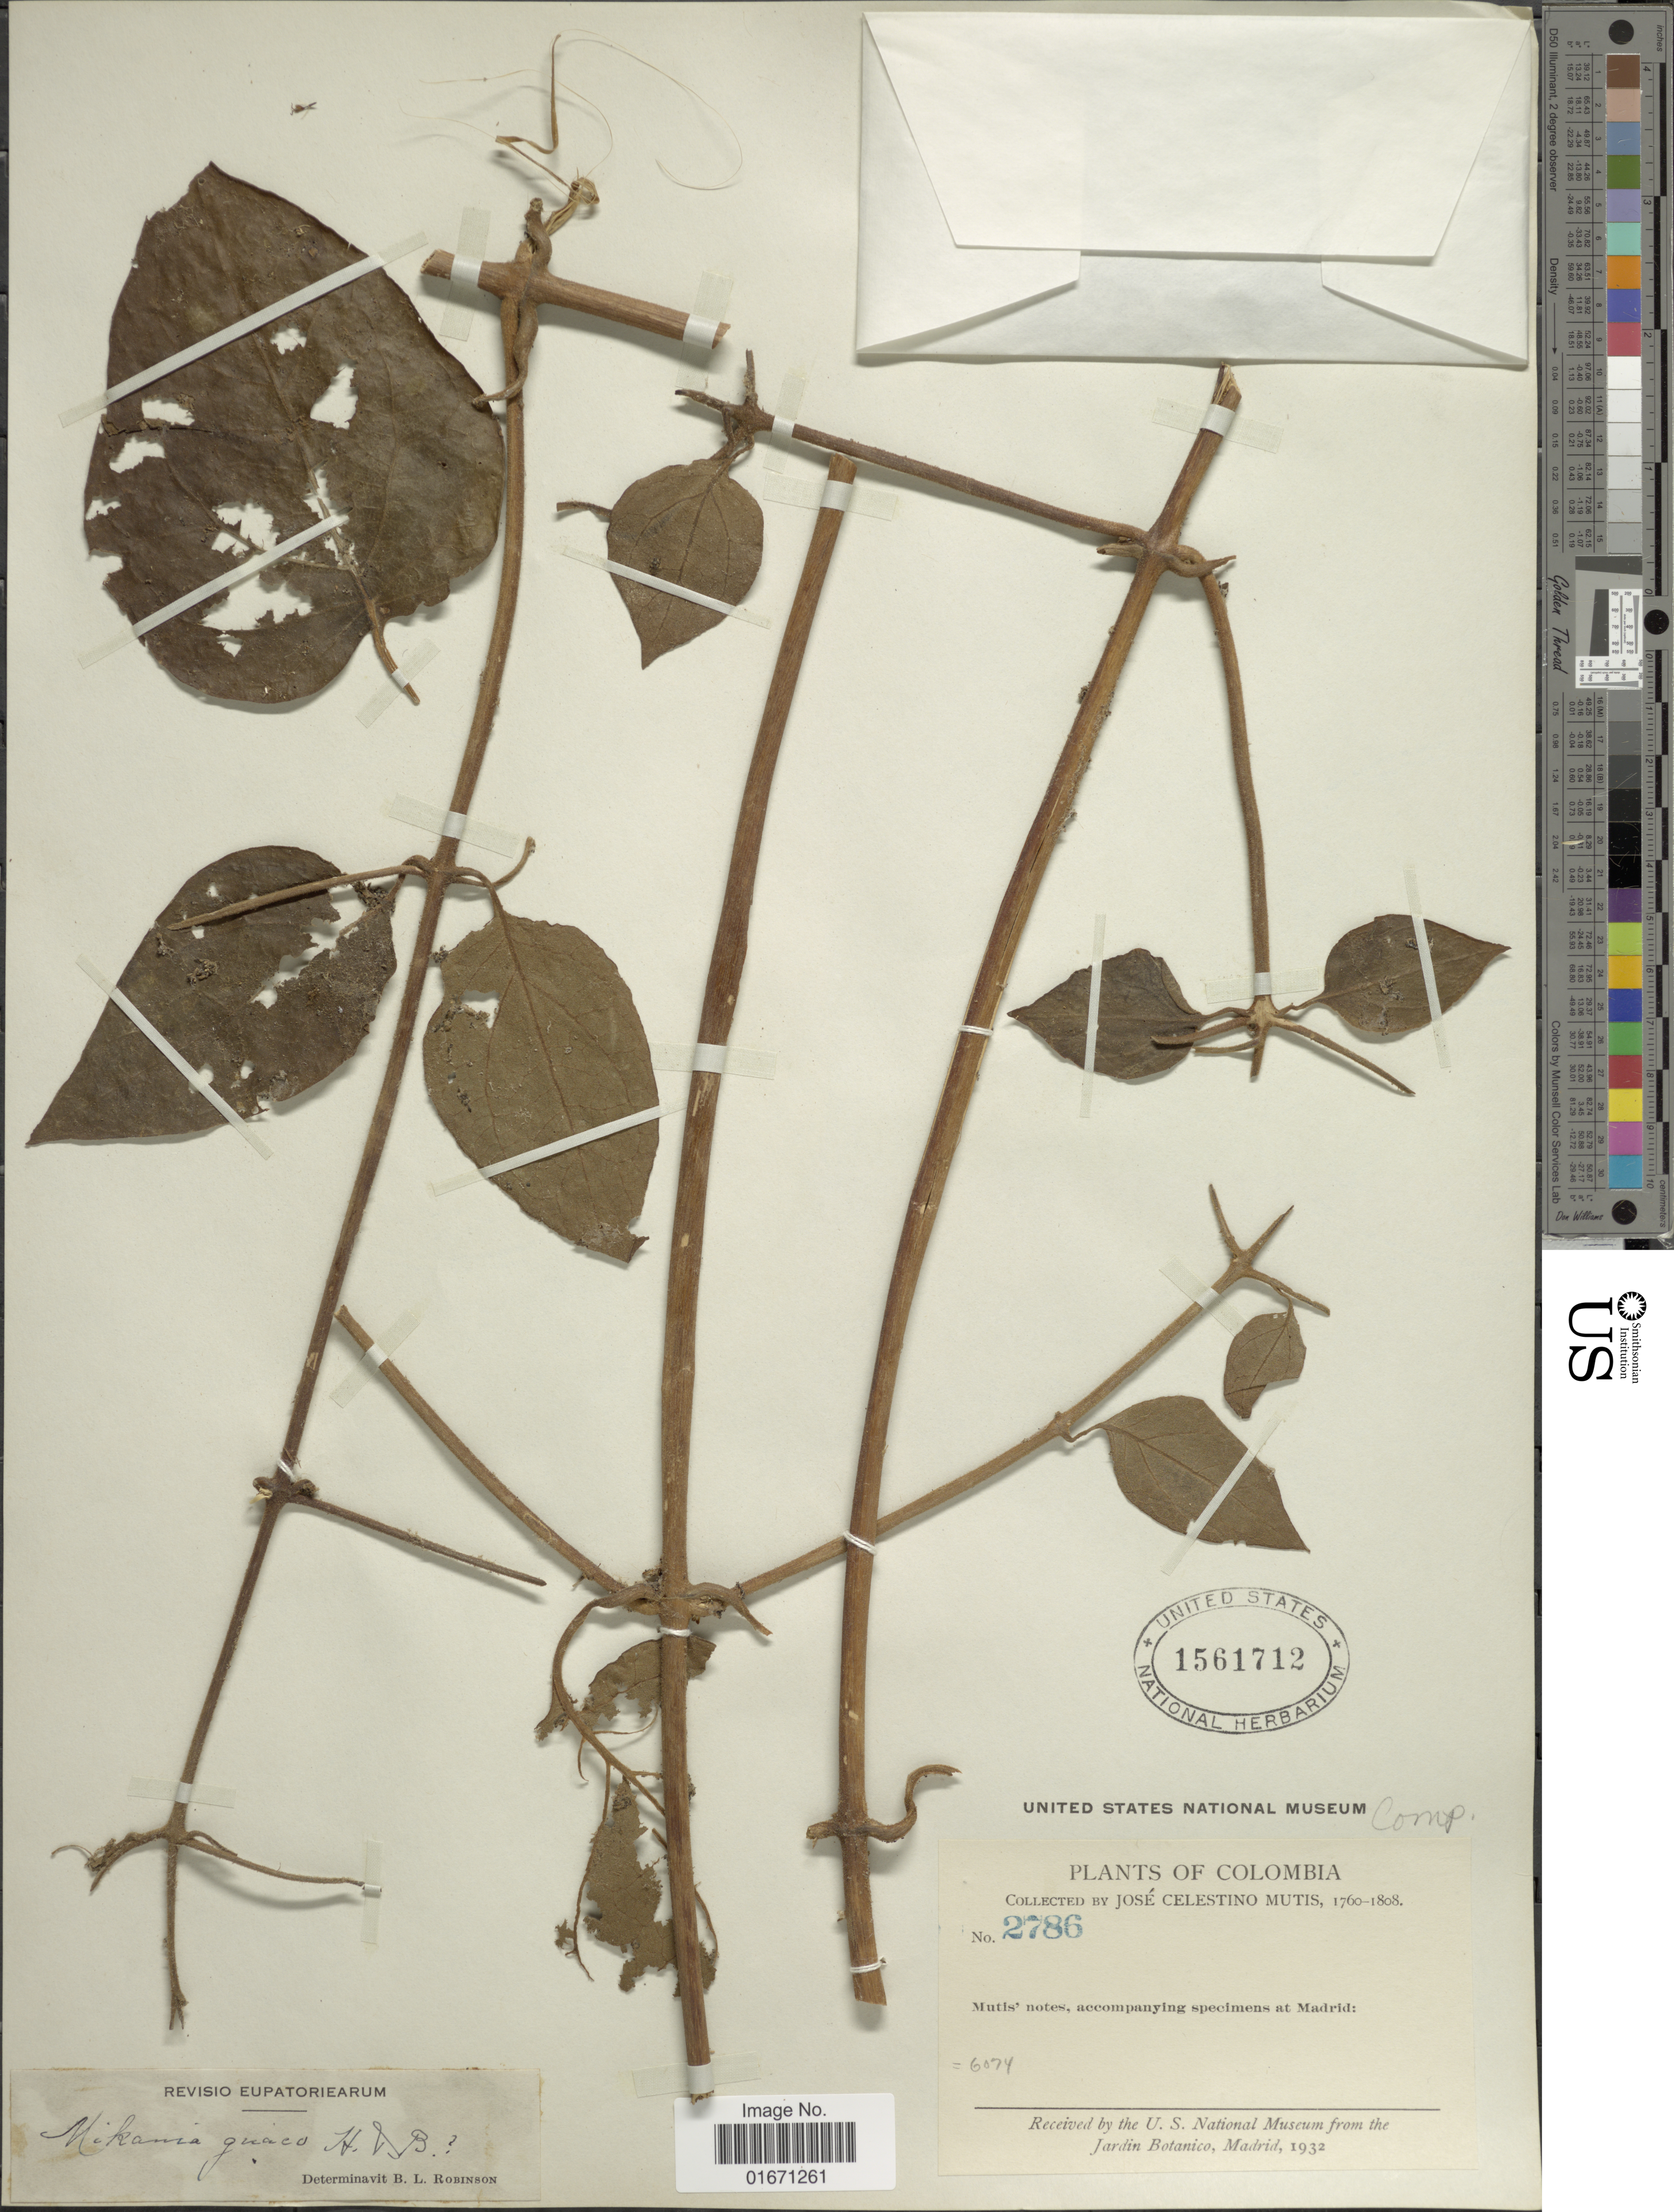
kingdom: Plantae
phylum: Tracheophyta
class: Magnoliopsida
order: Asterales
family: Asteraceae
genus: Mikania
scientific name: Mikania guaco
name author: Humb. & Bonpl.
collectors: J. C. B. Mutis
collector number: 2786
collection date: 1760/1808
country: Colombia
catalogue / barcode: US 1561712